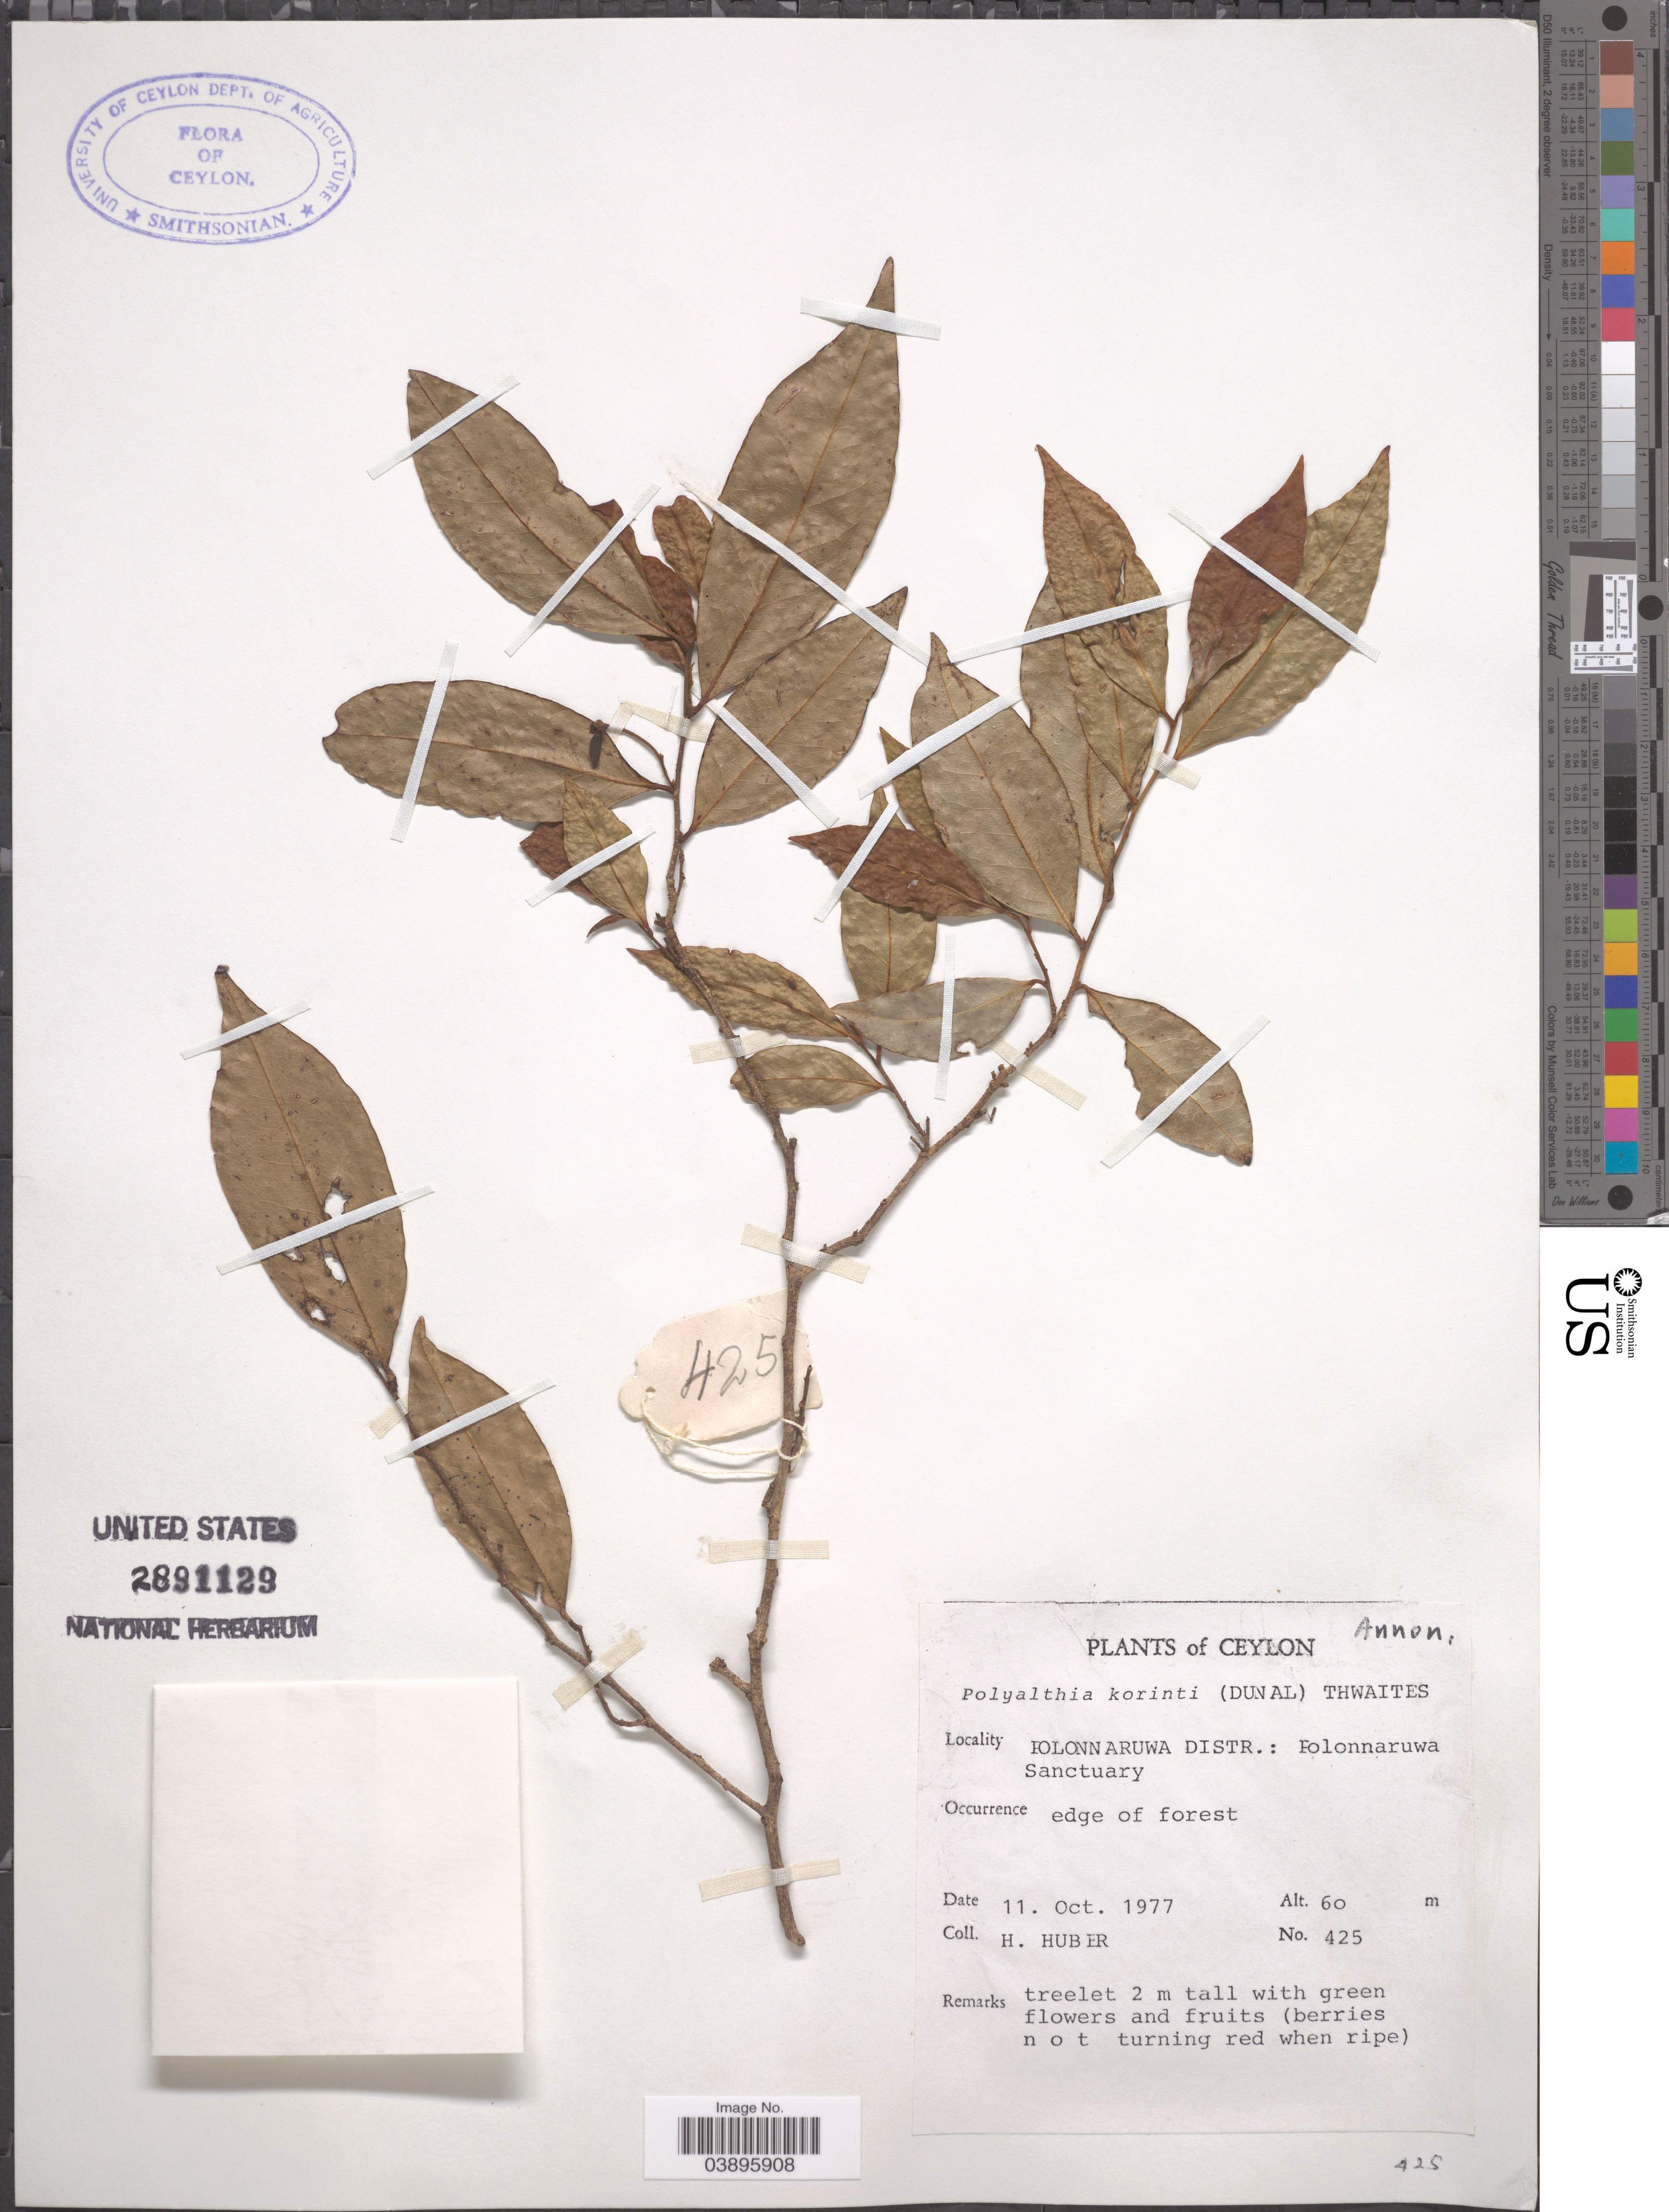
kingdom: Plantae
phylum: Tracheophyta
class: Magnoliopsida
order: Magnoliales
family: Annonaceae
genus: Polyalthia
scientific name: Polyalthia korinti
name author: (Dunal) Thwaites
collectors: H. Huber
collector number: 425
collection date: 1977-10-11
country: Sri Lanka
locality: Ceylon. Polonnaruwa Distr.: Polonnaruwa Sanctuary. Edge of forest.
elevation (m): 60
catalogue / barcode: US 2891129